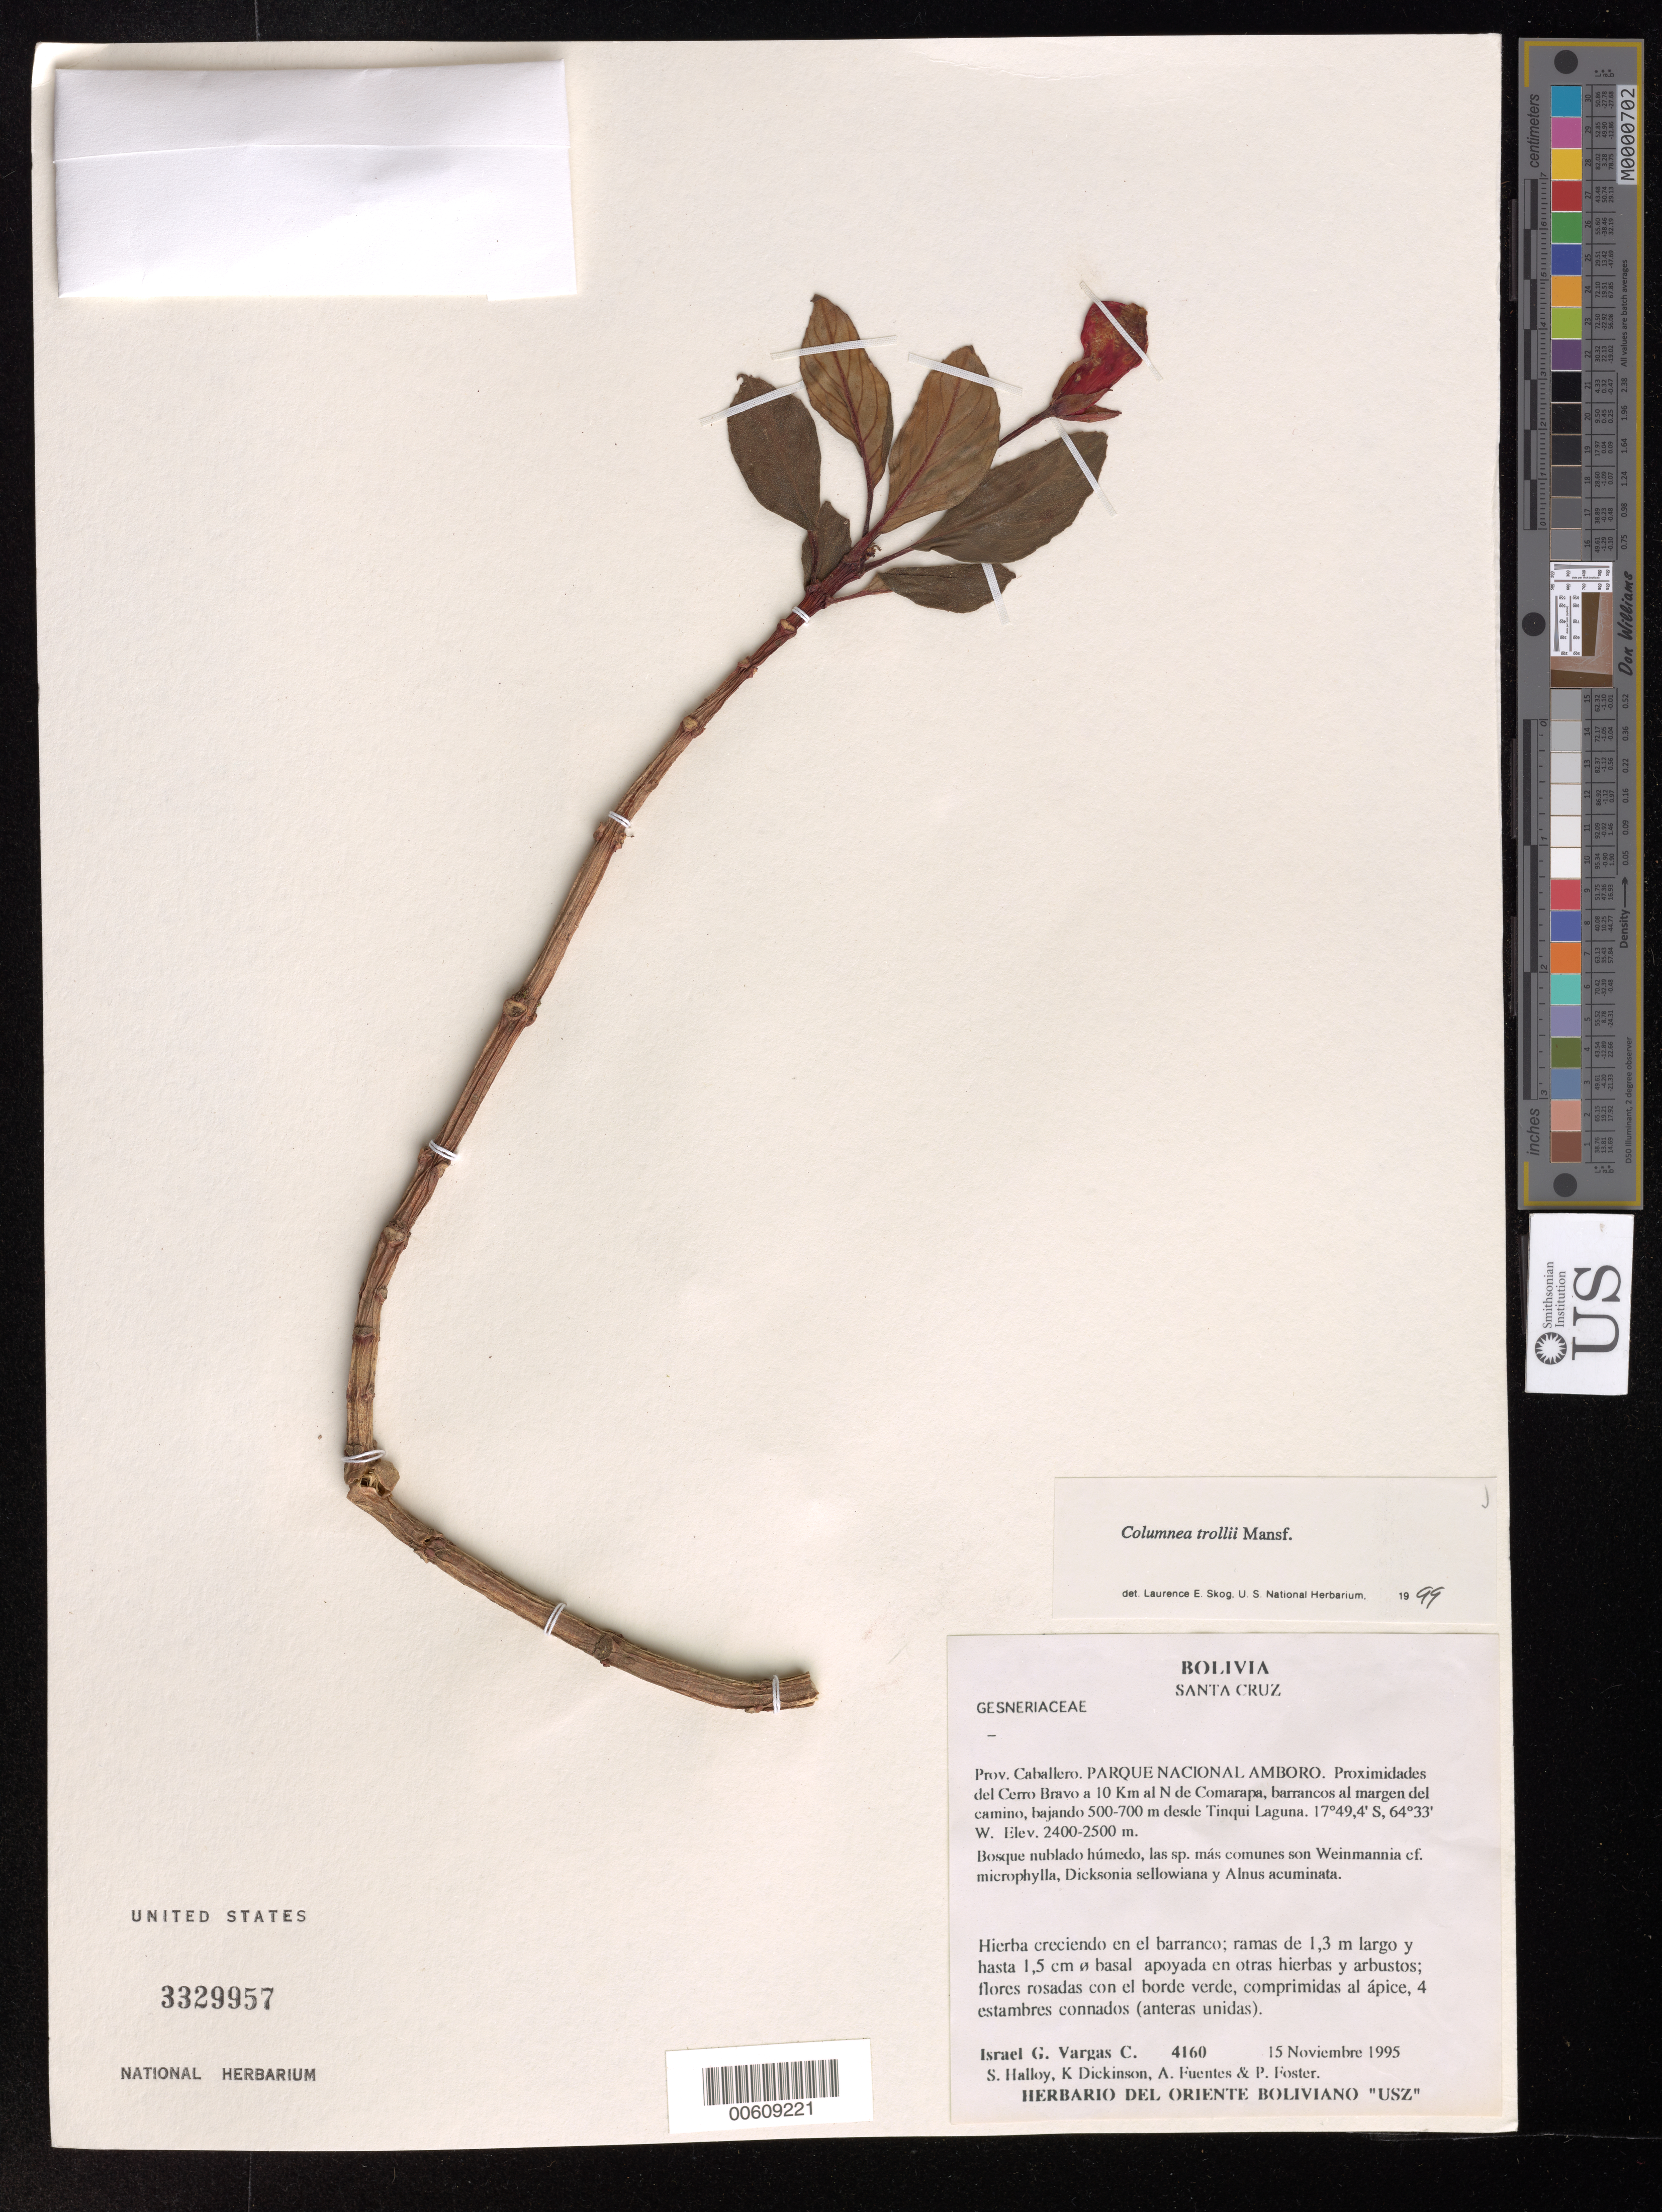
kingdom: Plantae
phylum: Tracheophyta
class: Magnoliopsida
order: Lamiales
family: Gesneriaceae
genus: Columnea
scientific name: Columnea trollii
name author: Mansf.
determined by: Skog, Laurence E.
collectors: I. G. Vargas C., S. Halloy, K. Dickinson, A. Fuentes & P. Foster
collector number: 4160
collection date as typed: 15 Nov 1995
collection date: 1995-11-15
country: Bolivia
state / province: Santa Cruz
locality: Prov. Caballero; Parque Nacional Amboro, proximidades del Cerro Bravo a 10 km al N de Comarapa, barrancos al margen del camino, bajando 500-700 m desde Tinqui Laguna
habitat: Bosque nublado húmedo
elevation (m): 2400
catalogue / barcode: US 3329957